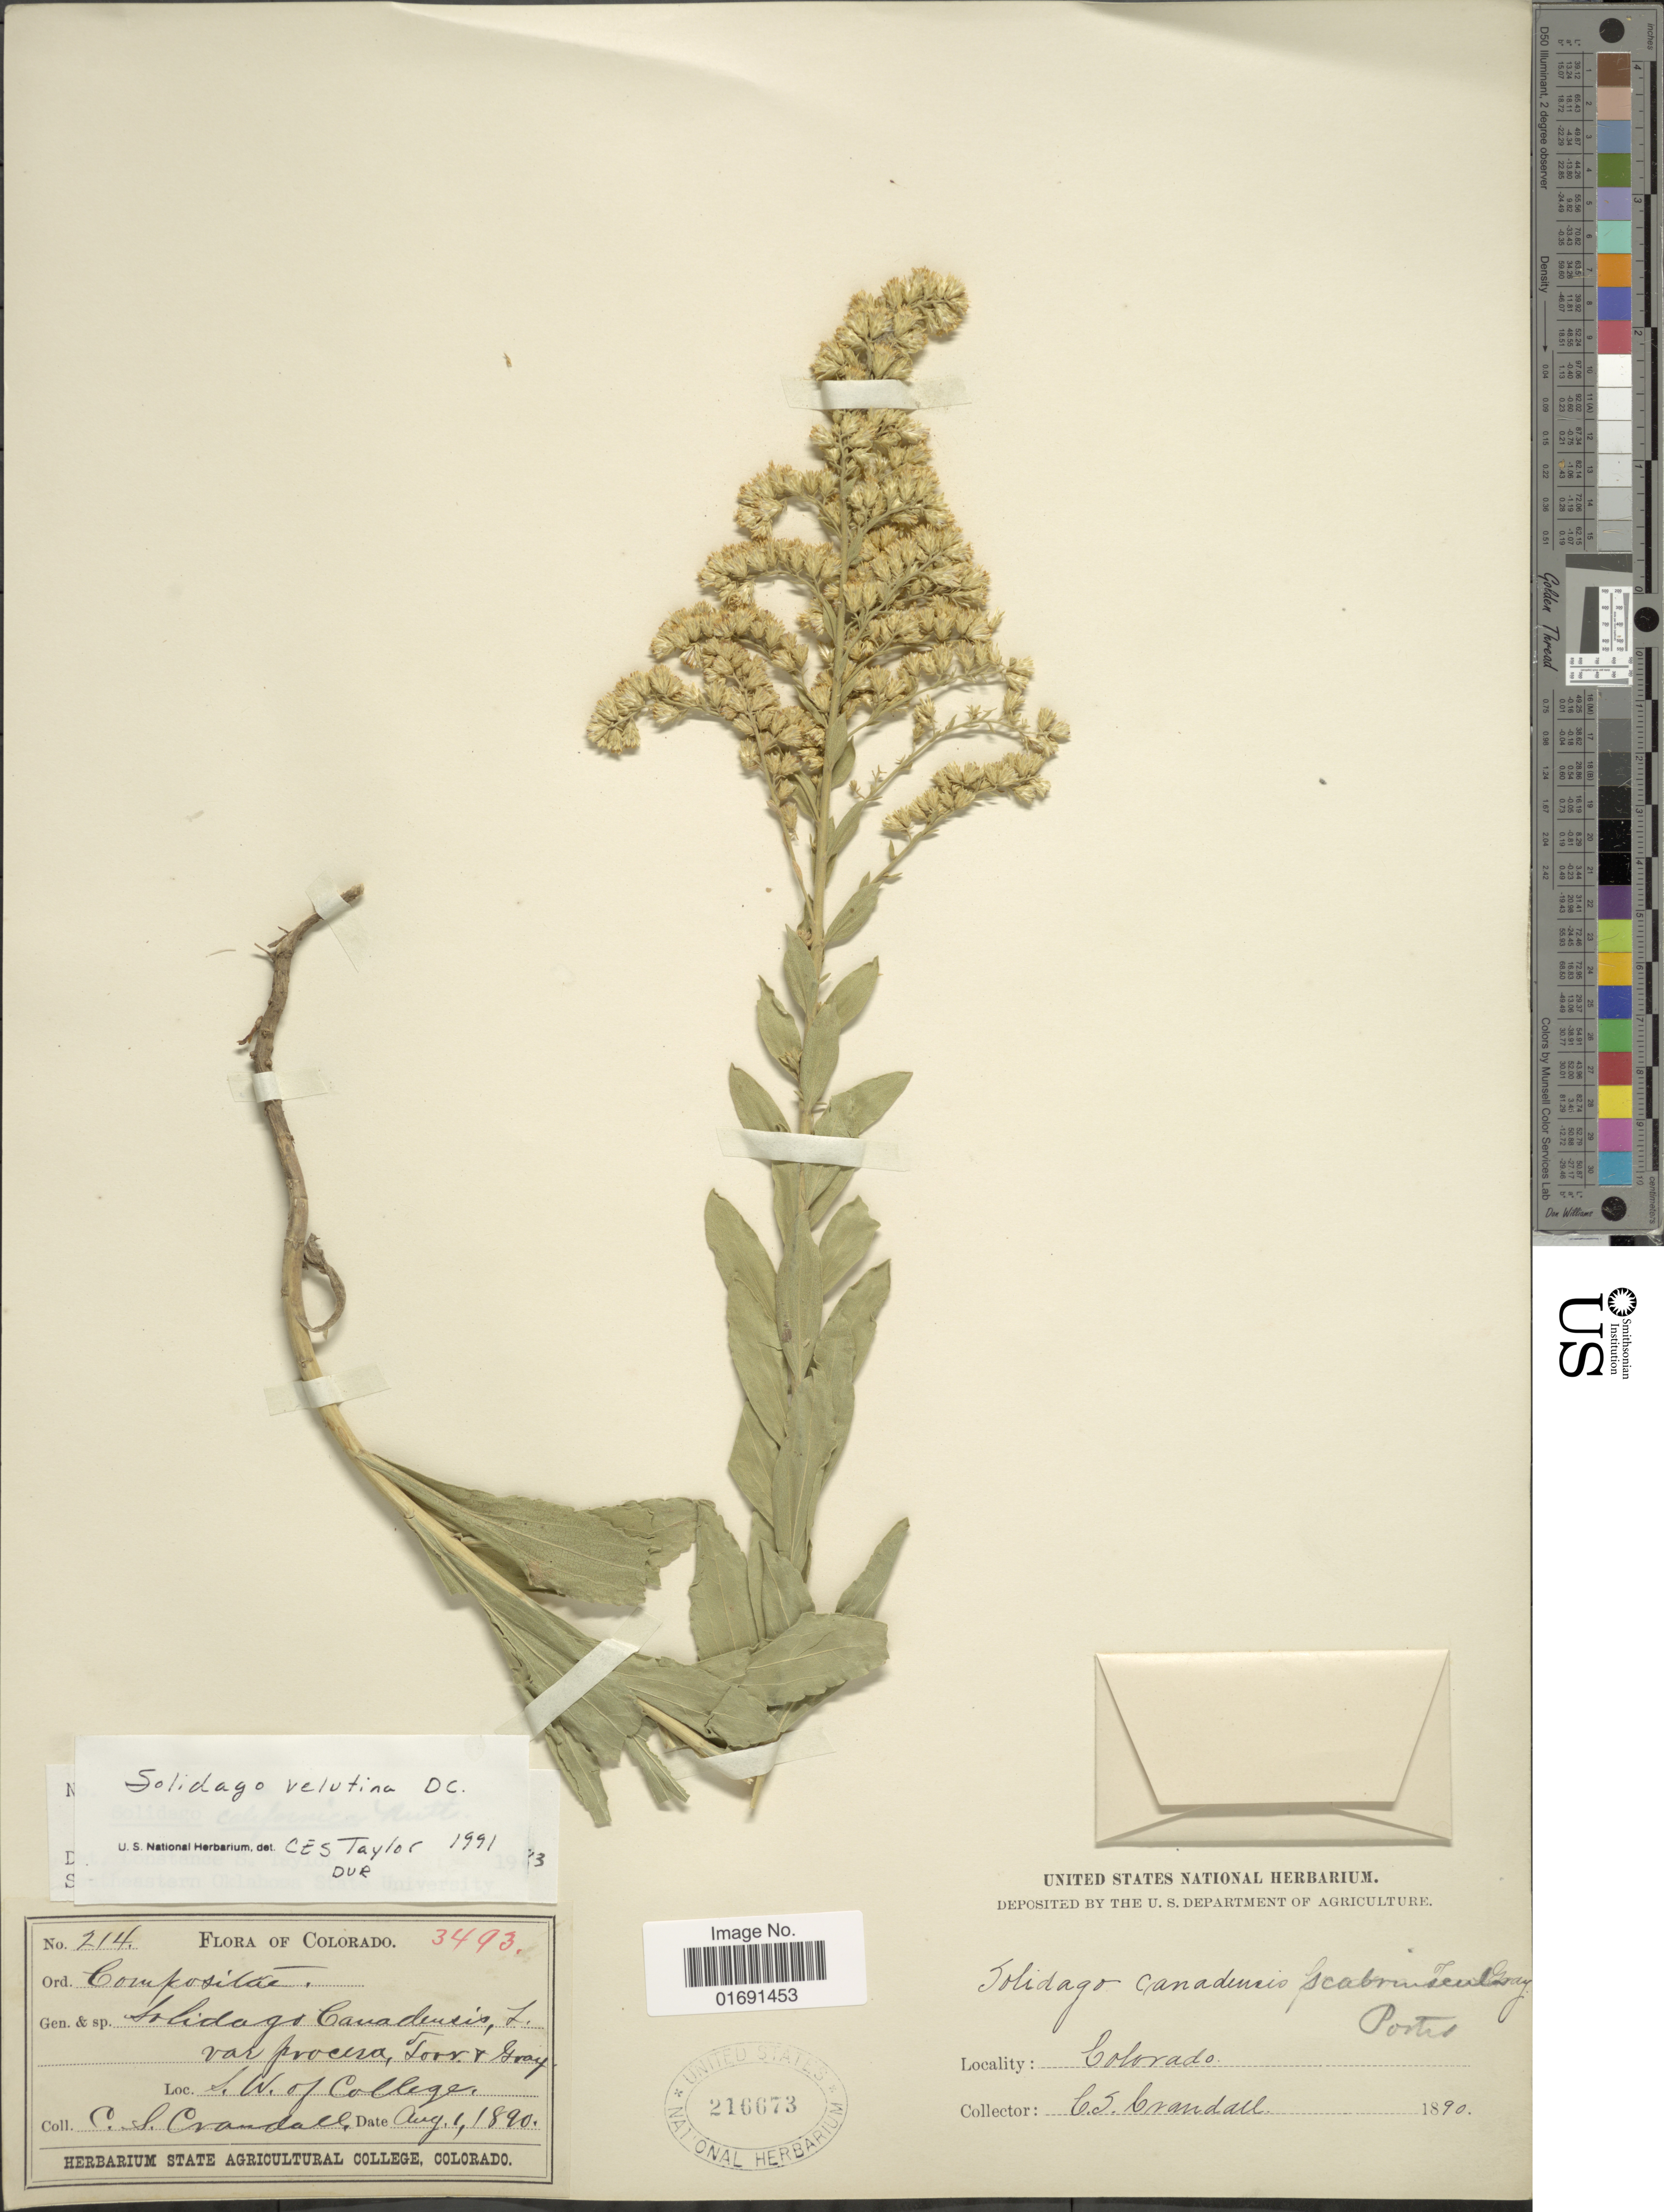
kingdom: Plantae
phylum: Tracheophyta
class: Magnoliopsida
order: Asterales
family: Asteraceae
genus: Solidago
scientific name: Solidago velutina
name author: DC.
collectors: C. Crandall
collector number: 214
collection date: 1890-08-01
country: United States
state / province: Colorado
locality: S. W. of College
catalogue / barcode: US 216673